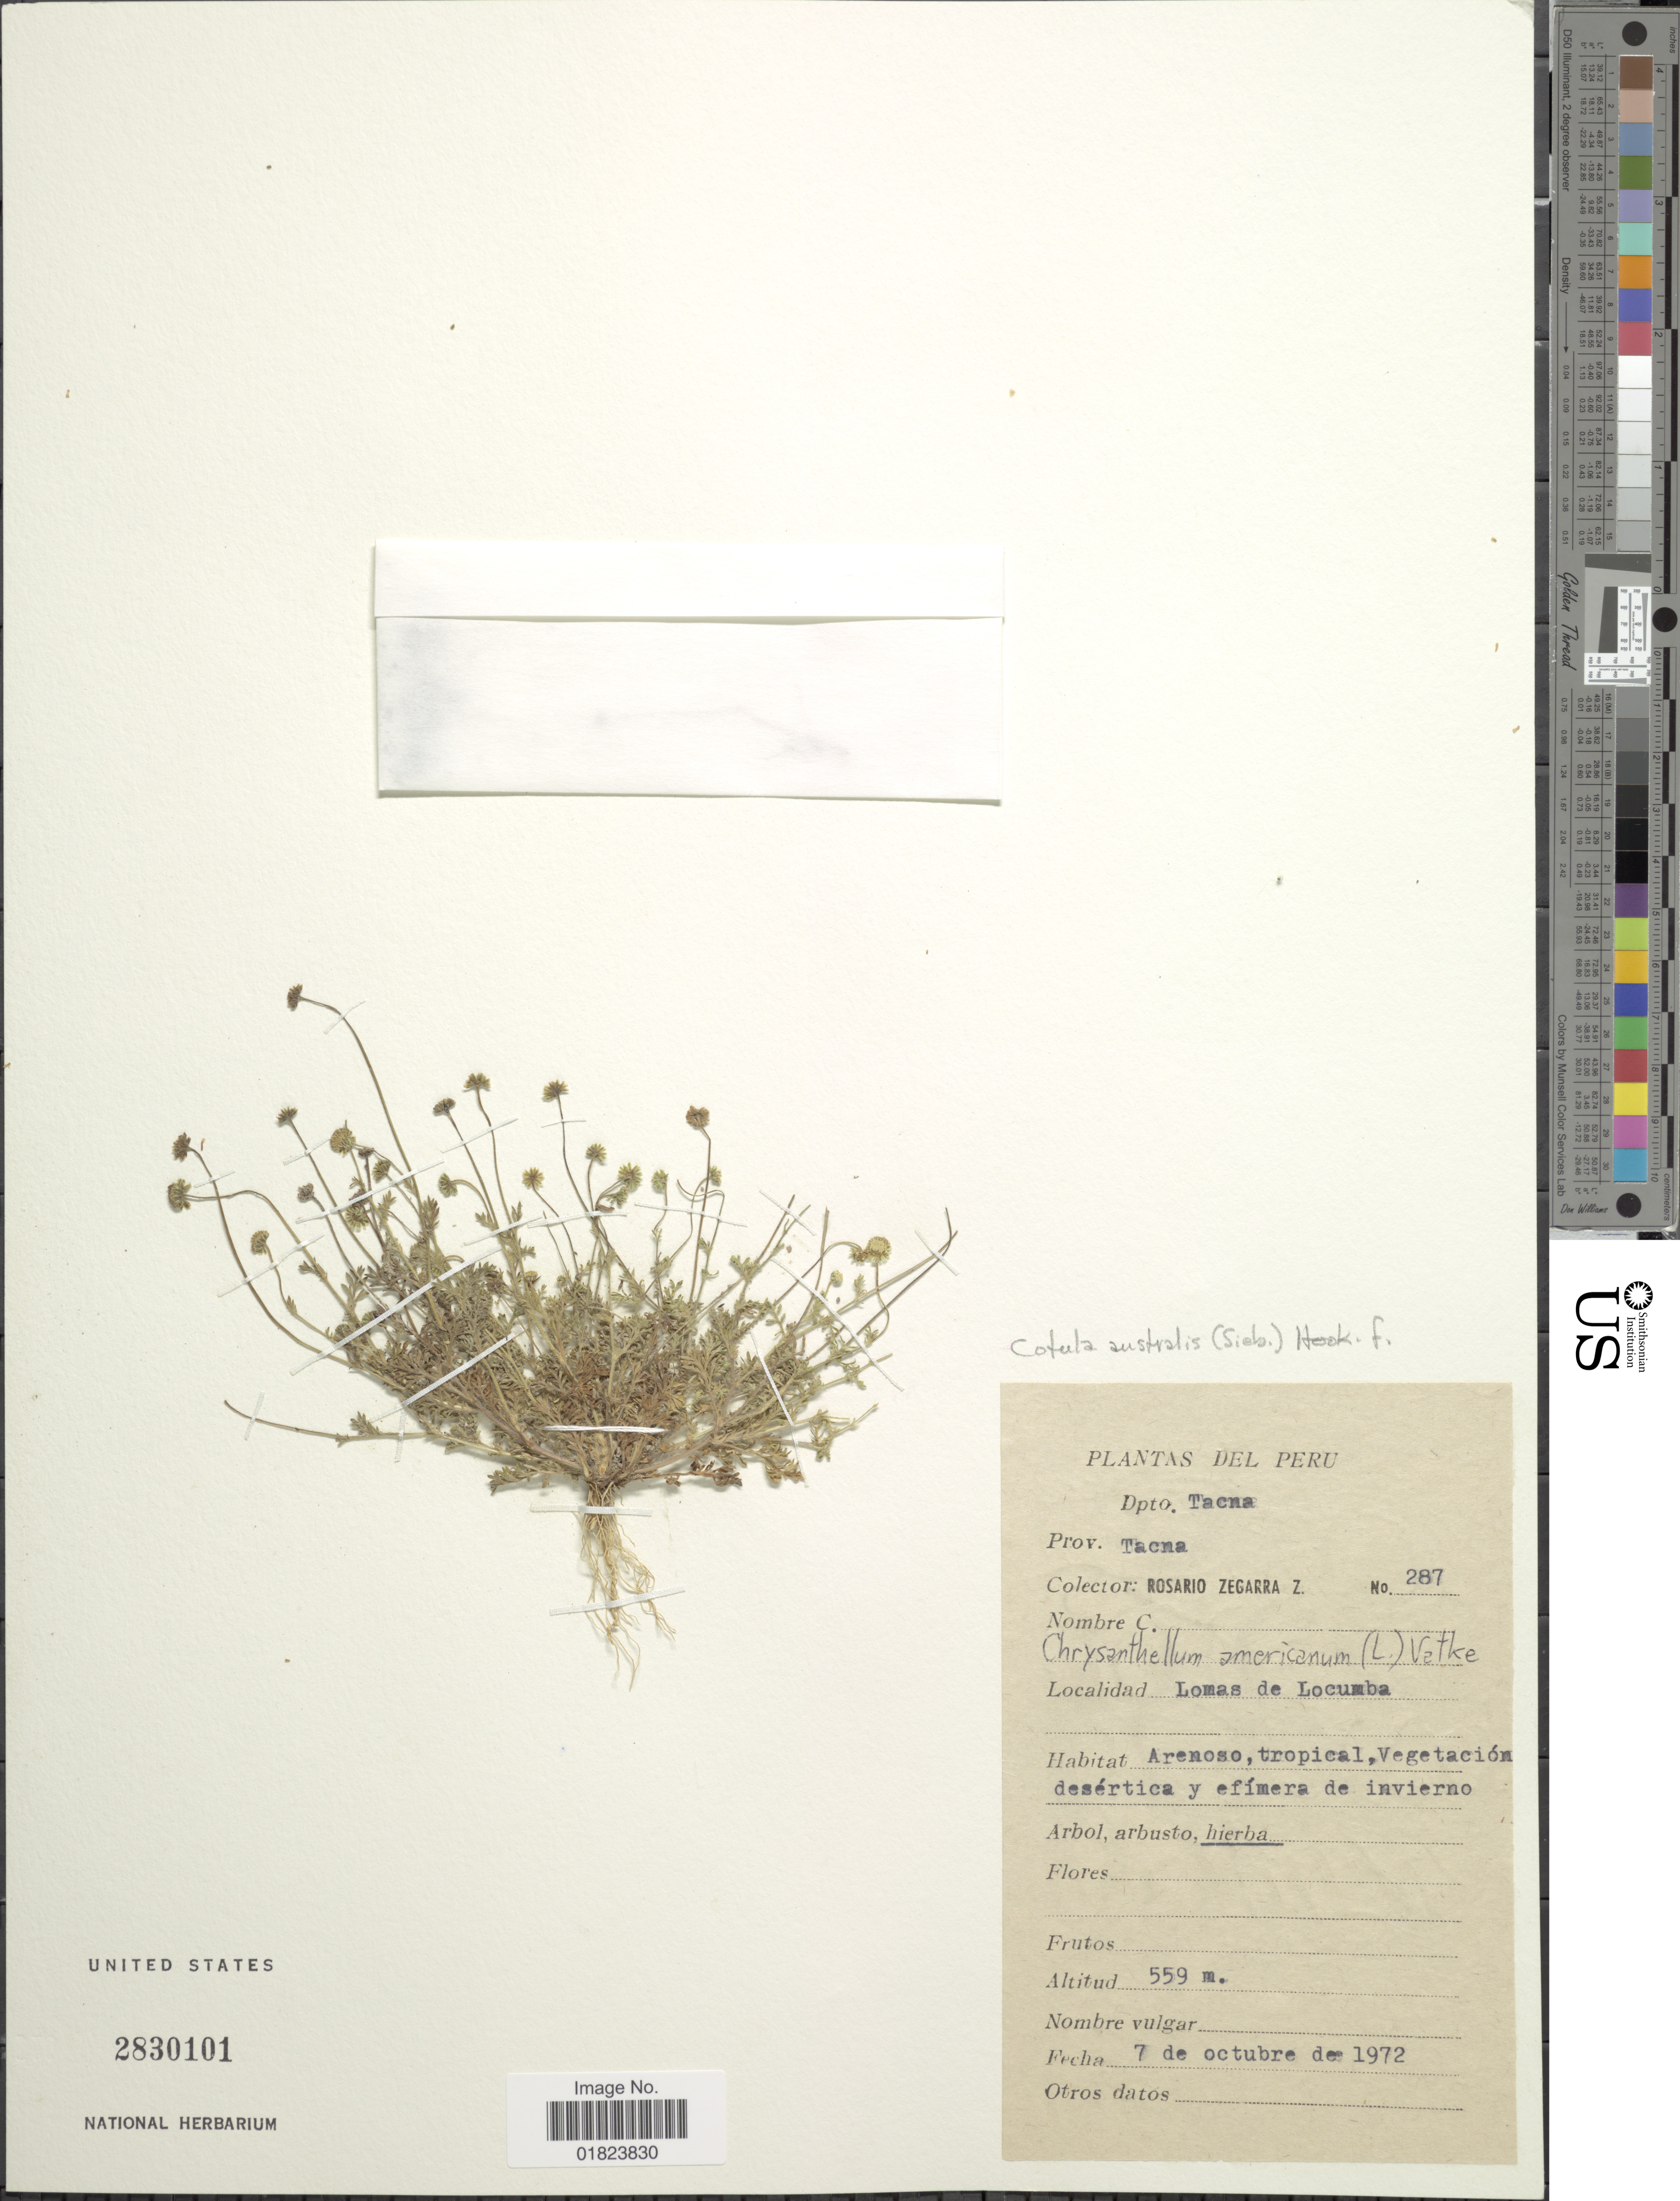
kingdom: Plantae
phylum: Tracheophyta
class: Magnoliopsida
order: Asterales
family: Asteraceae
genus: Cotula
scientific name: Cotula australis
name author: (Sieber ex Spreng.) Hook. f.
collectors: R. Zegarra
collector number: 287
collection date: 1972-10-07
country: Peru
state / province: Tacna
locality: Prov. Tacna, Dpto. Tacna, Lomas de Locumba.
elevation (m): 559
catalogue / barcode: US 2830101